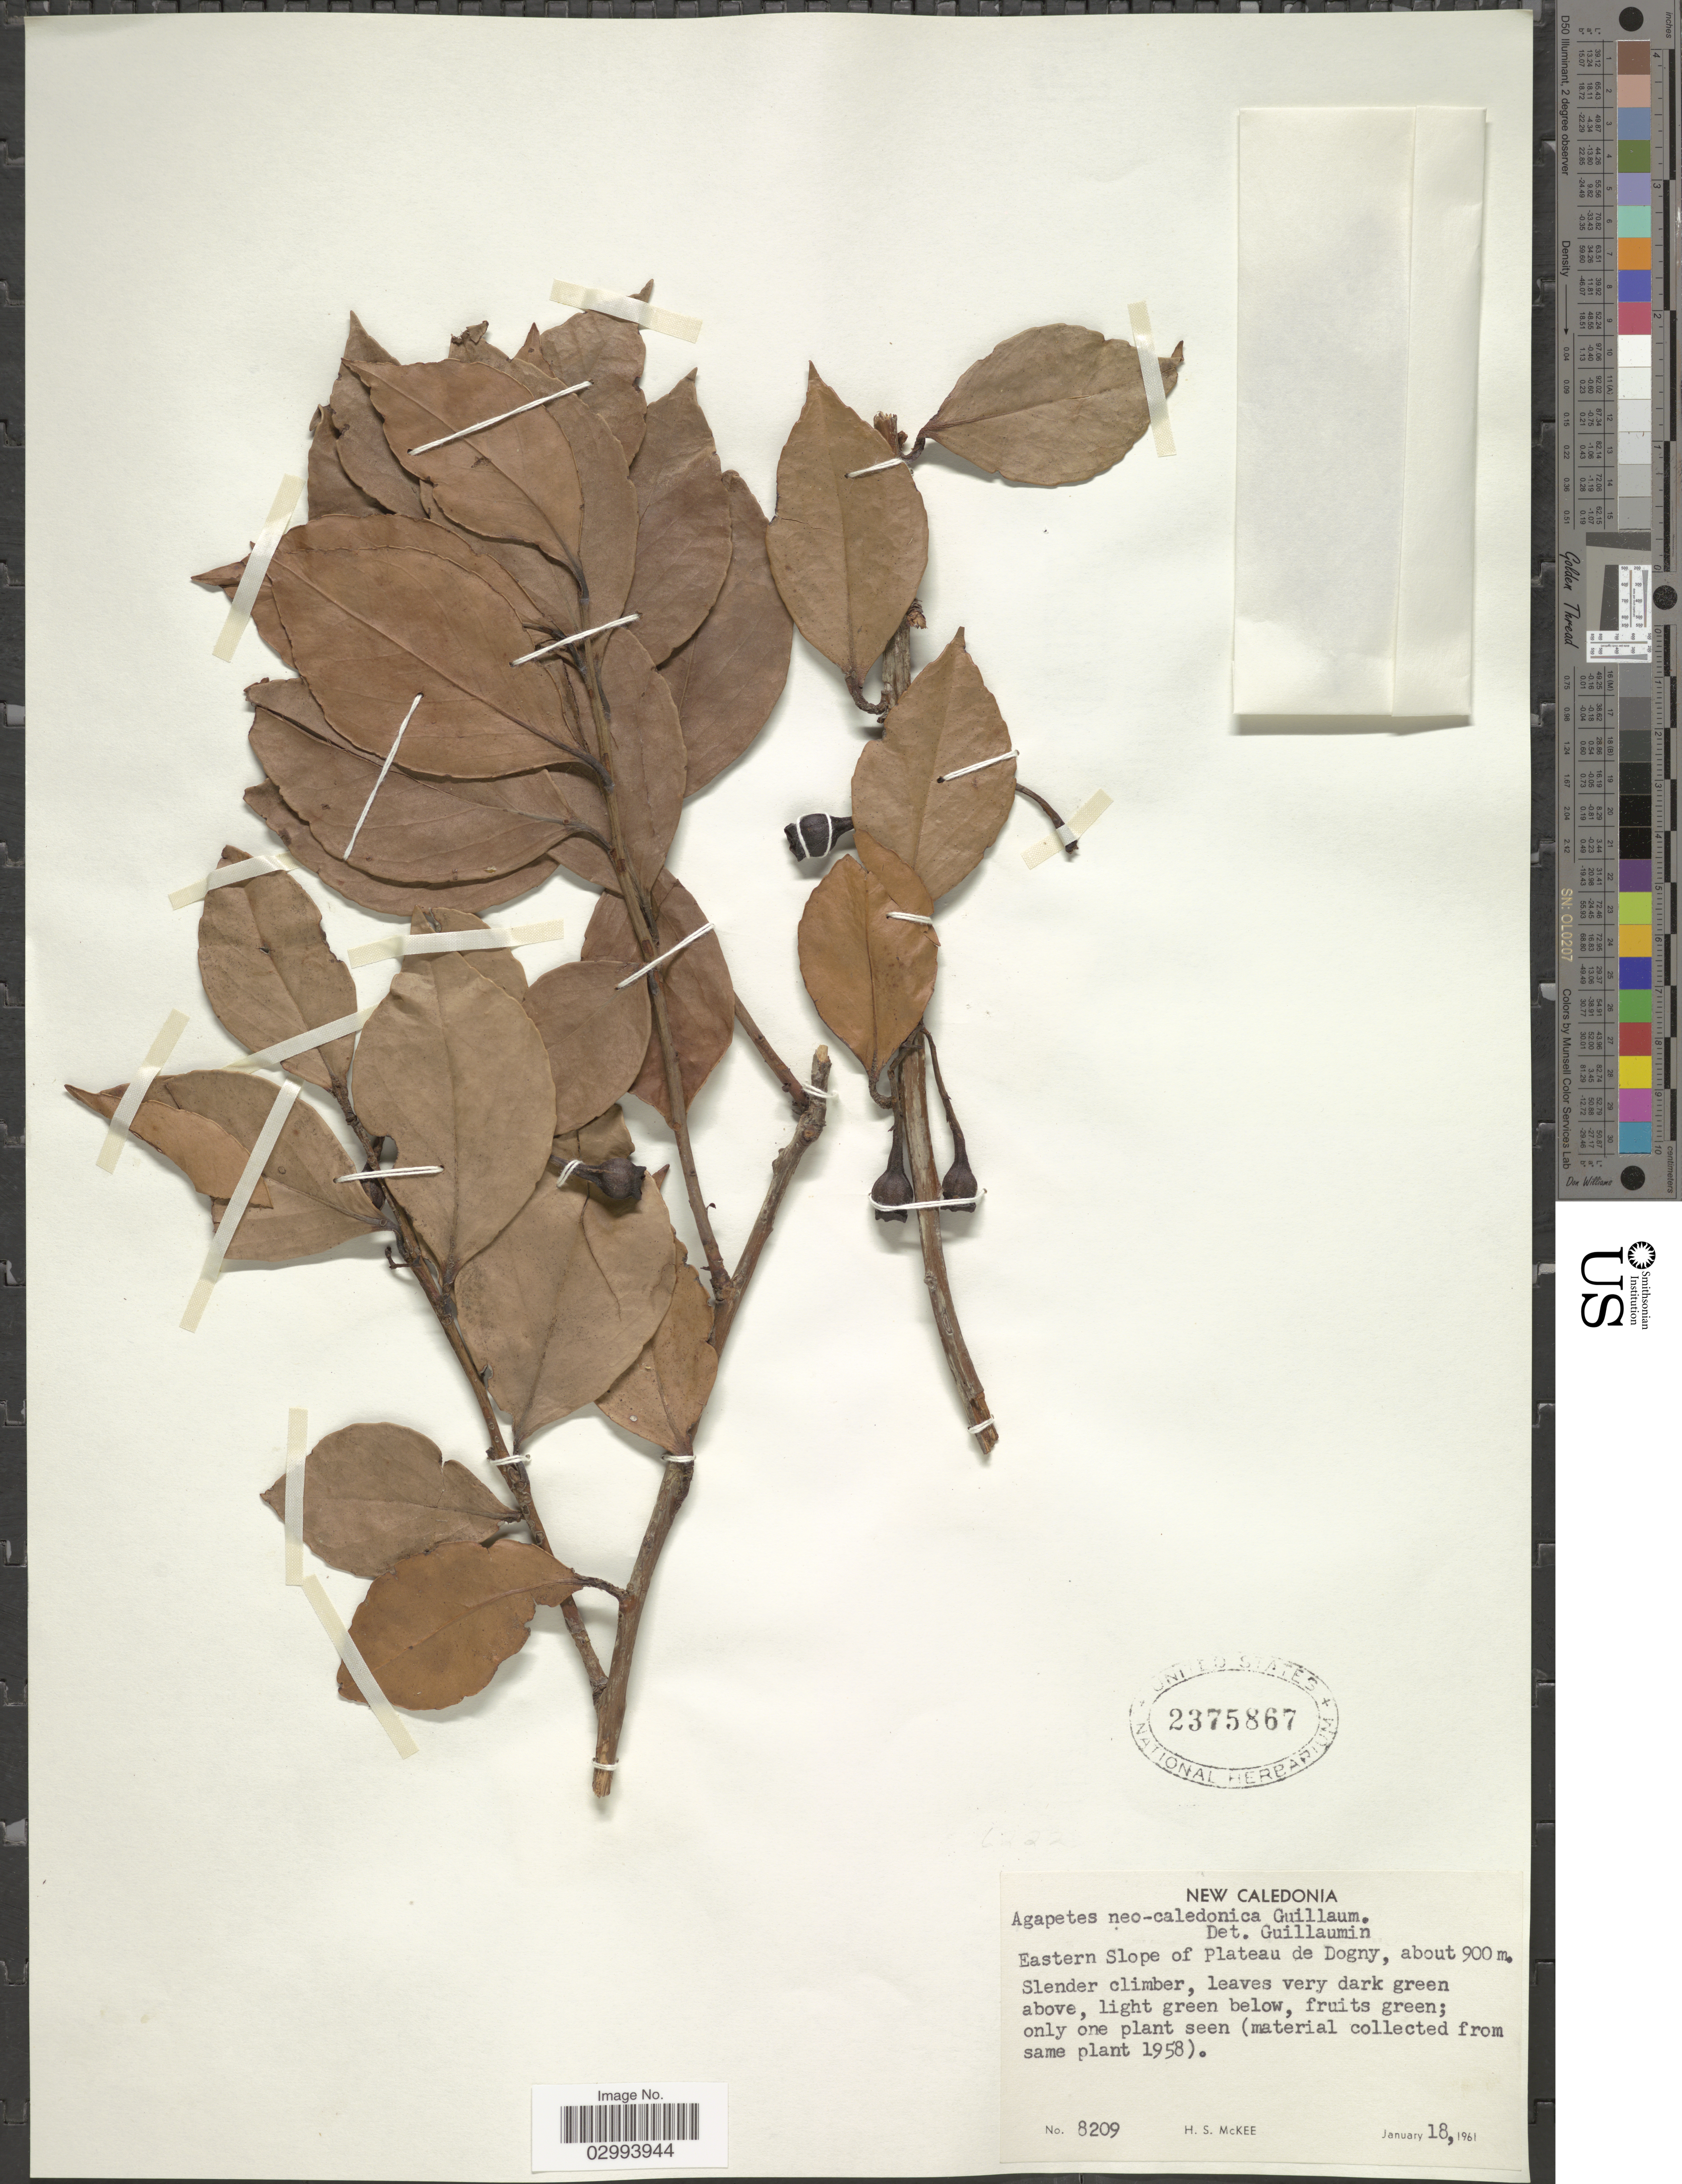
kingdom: Plantae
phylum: Tracheophyta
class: Magnoliopsida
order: Ericales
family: Ericaceae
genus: Agapetes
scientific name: Agapetes neo-caledonica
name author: Guillaumin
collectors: H. S. McKee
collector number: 8209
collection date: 1961-01-18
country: New Caledonia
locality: Eastern slope of Plateau de Dogny.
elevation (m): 900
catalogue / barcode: US 2375867